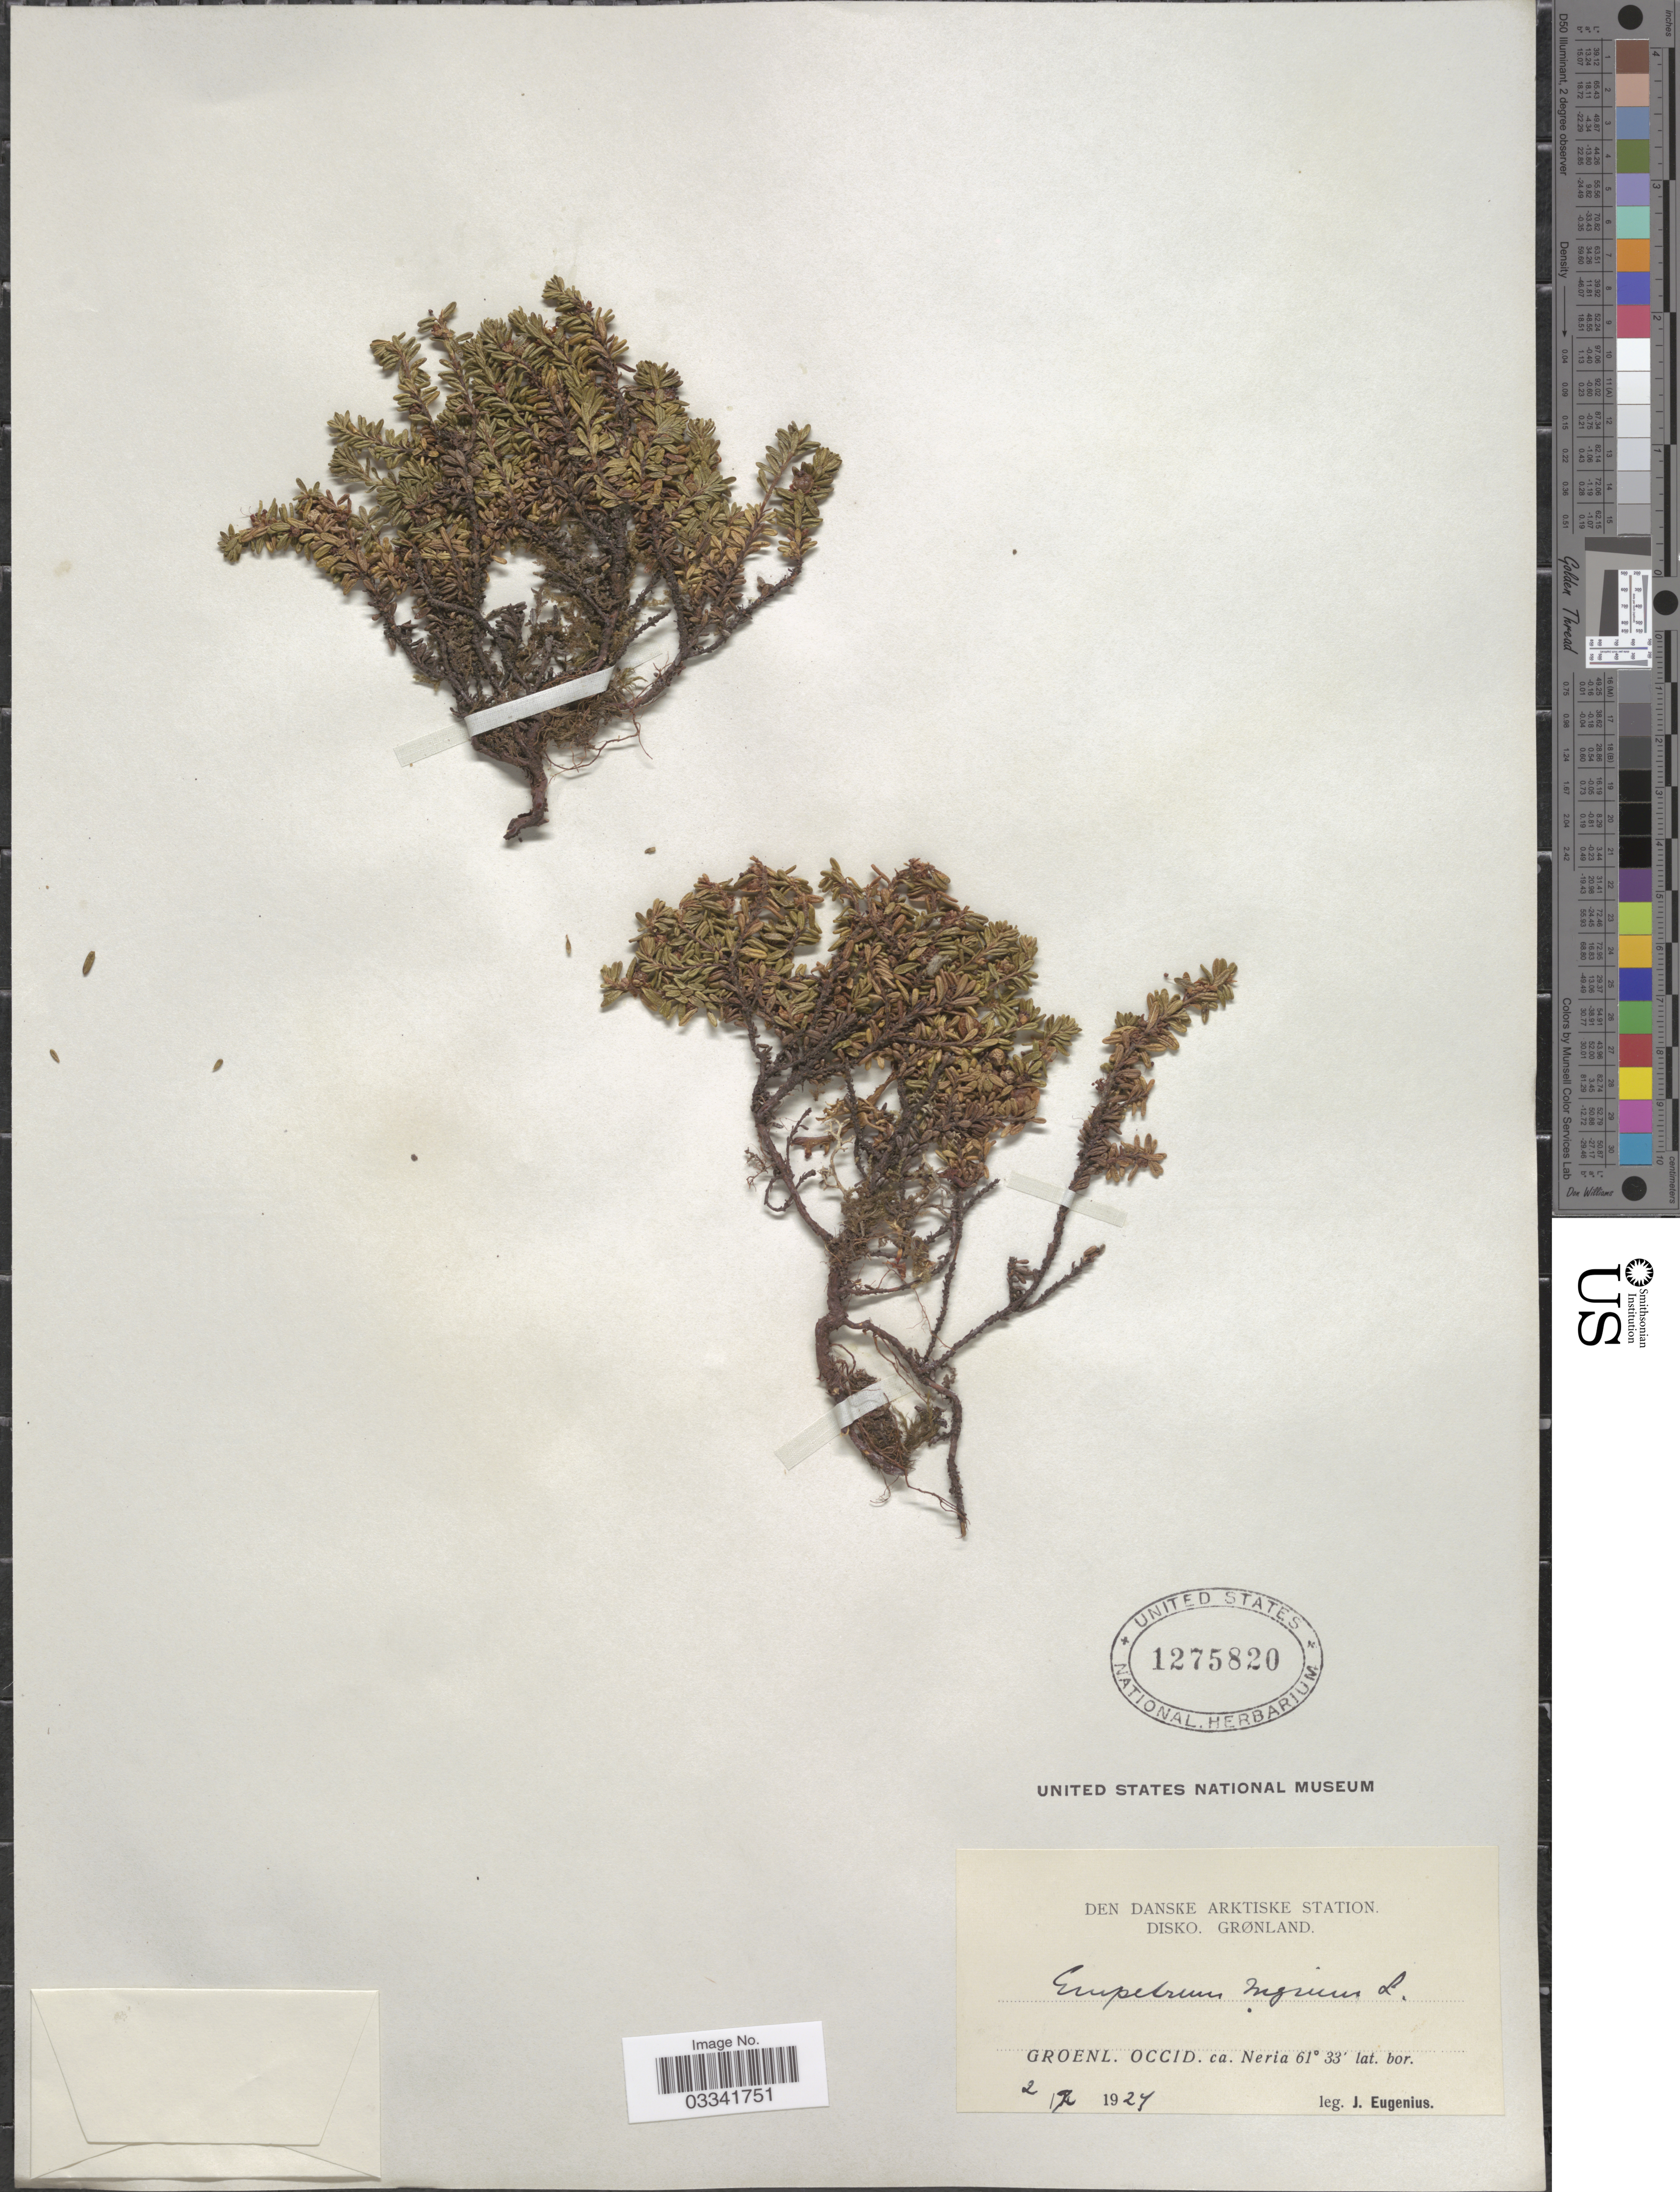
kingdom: Plantae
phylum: Tracheophyta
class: Magnoliopsida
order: Ericales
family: Ericaceae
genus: Empetrum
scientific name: Empetrum nigrum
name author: L.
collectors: J. Eugenius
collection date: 1927-02-02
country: Greenland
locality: Den Danske Arktiske Station. Disko. Grønland. Groenl. Occid. ca. Neria.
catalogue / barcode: US 1275820